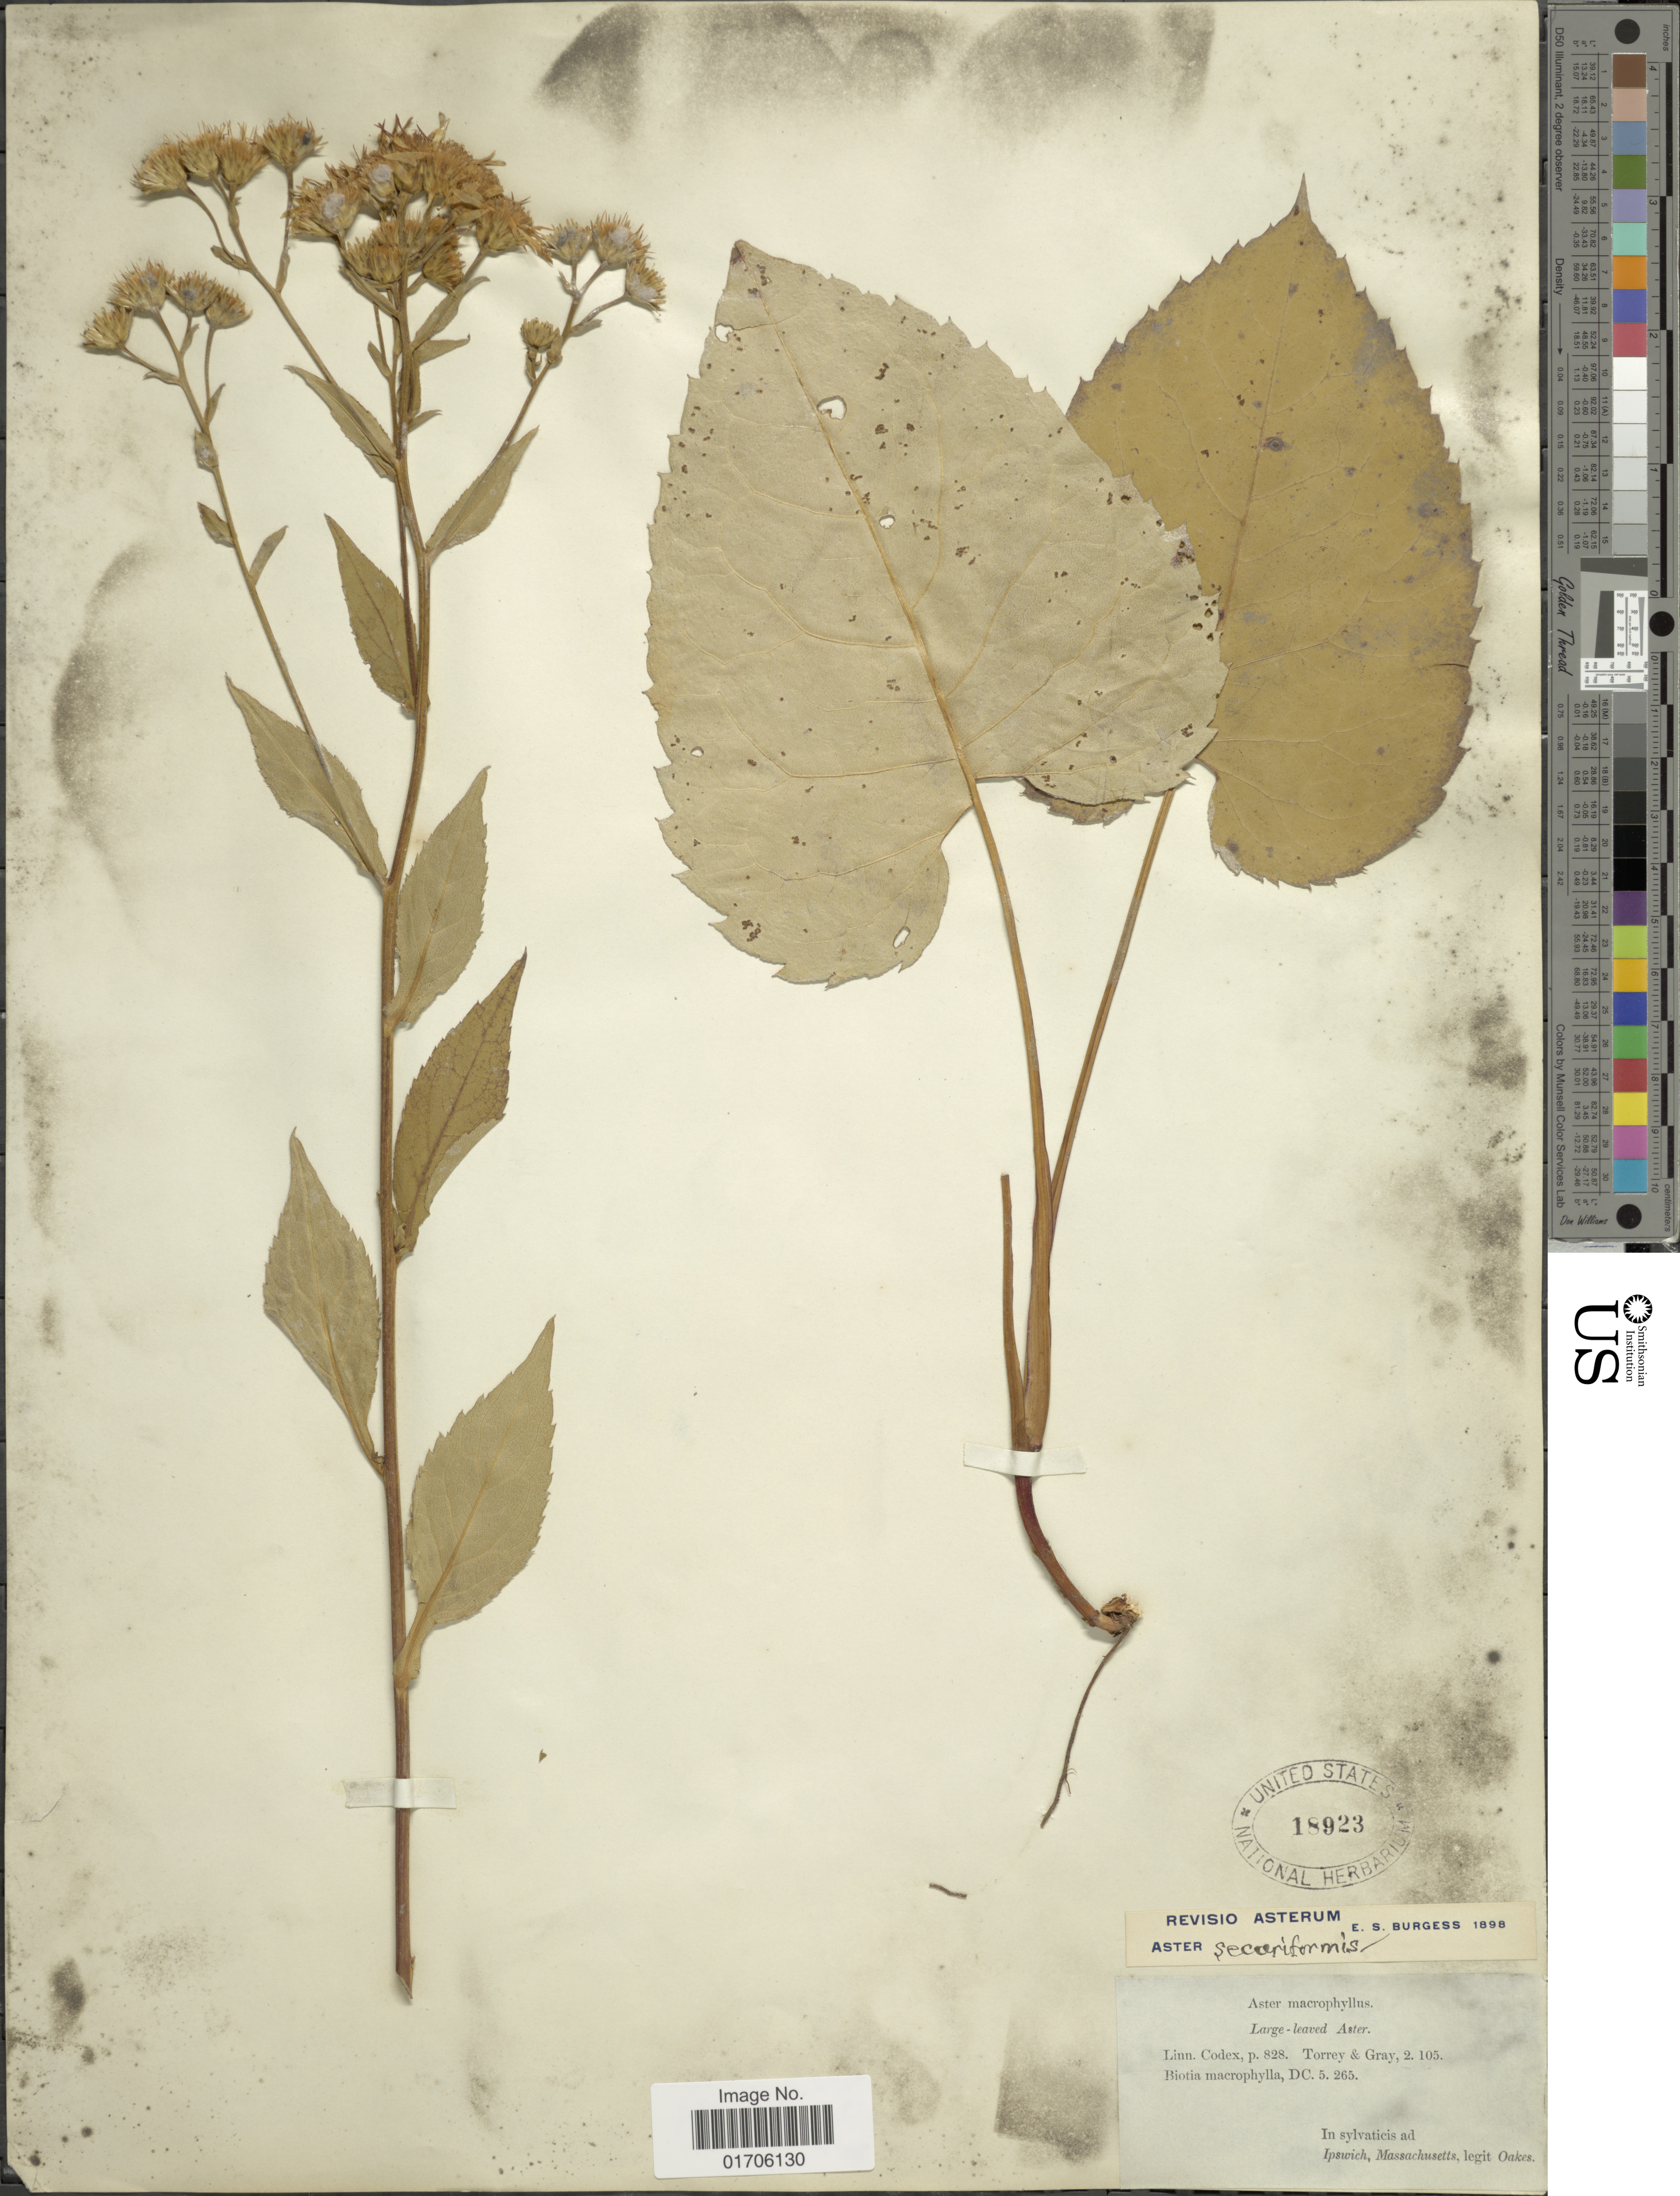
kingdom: Plantae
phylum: Tracheophyta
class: Magnoliopsida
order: Asterales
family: Asteraceae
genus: Aster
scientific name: Aster securiformis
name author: E.S. Burgess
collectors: -. Oakes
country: United States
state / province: Massachusetts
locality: In sylvaticis ad Ipswich, Massachusetts.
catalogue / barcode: US 18923